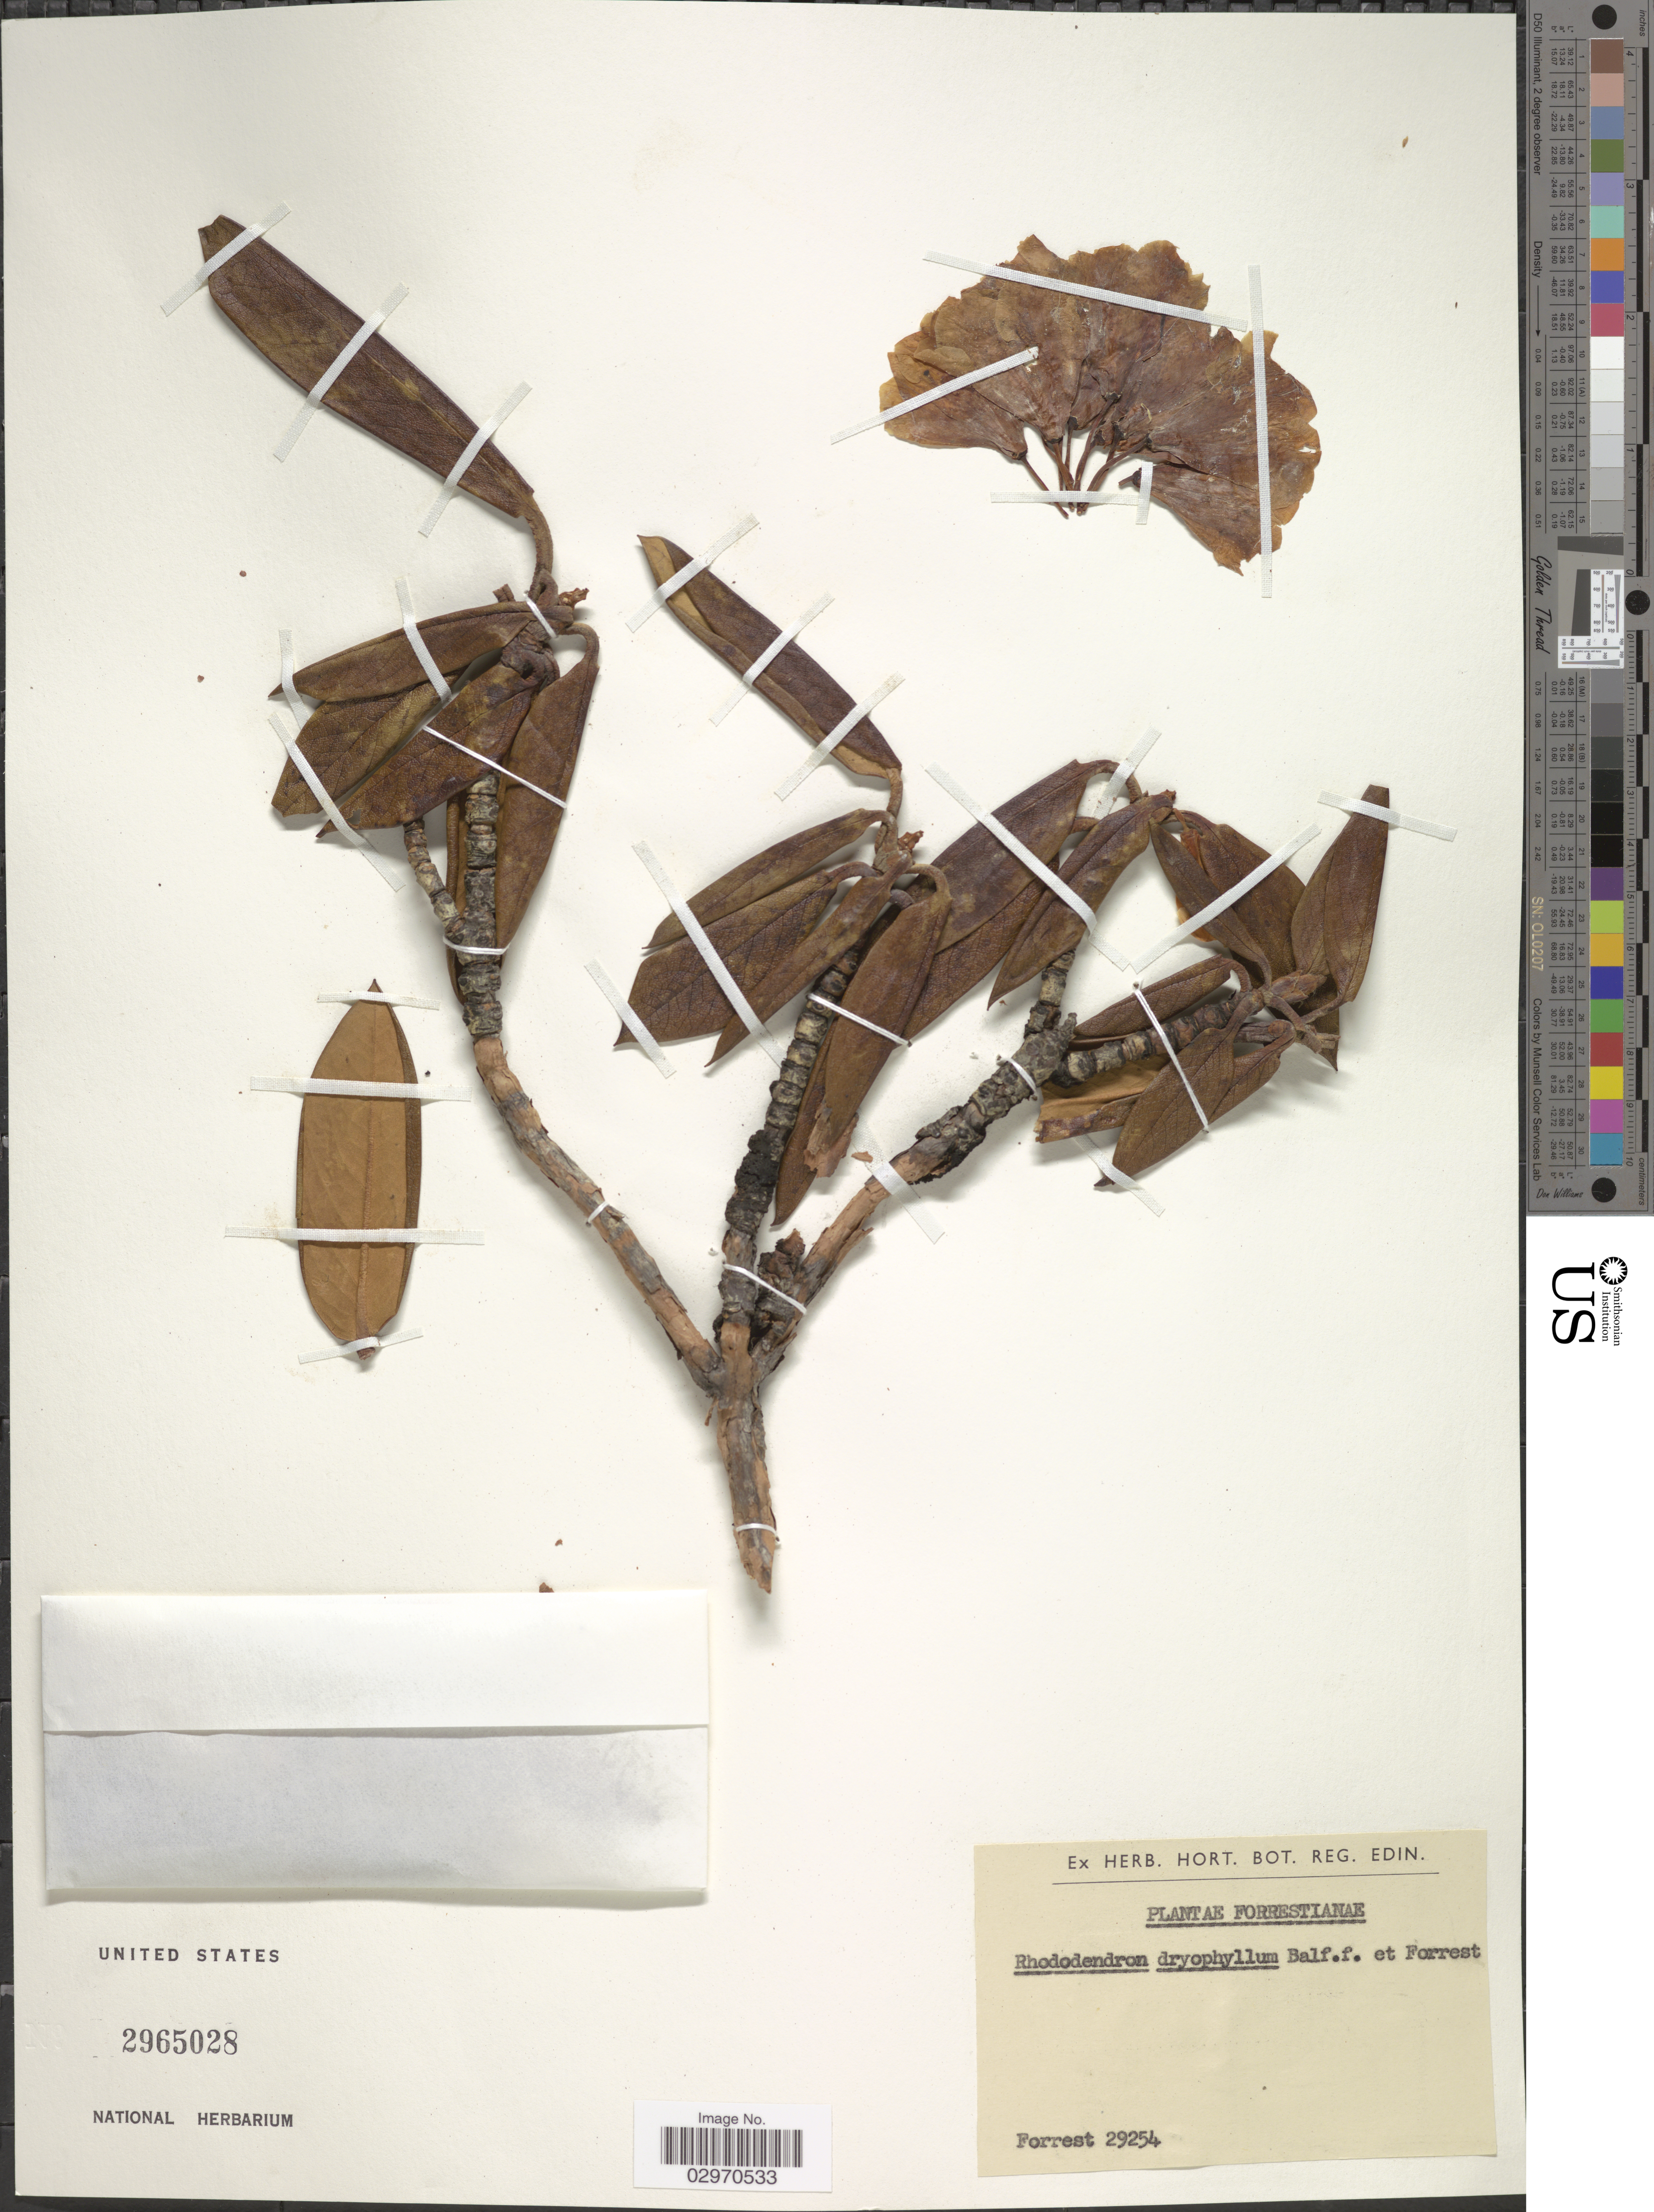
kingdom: Plantae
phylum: Tracheophyta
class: Magnoliopsida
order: Ericales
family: Ericaceae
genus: Rhododendron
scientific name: Rhododendron dryophyllum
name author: Balf. f. & Forrest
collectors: -. Forrest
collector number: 29254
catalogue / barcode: US 2965028